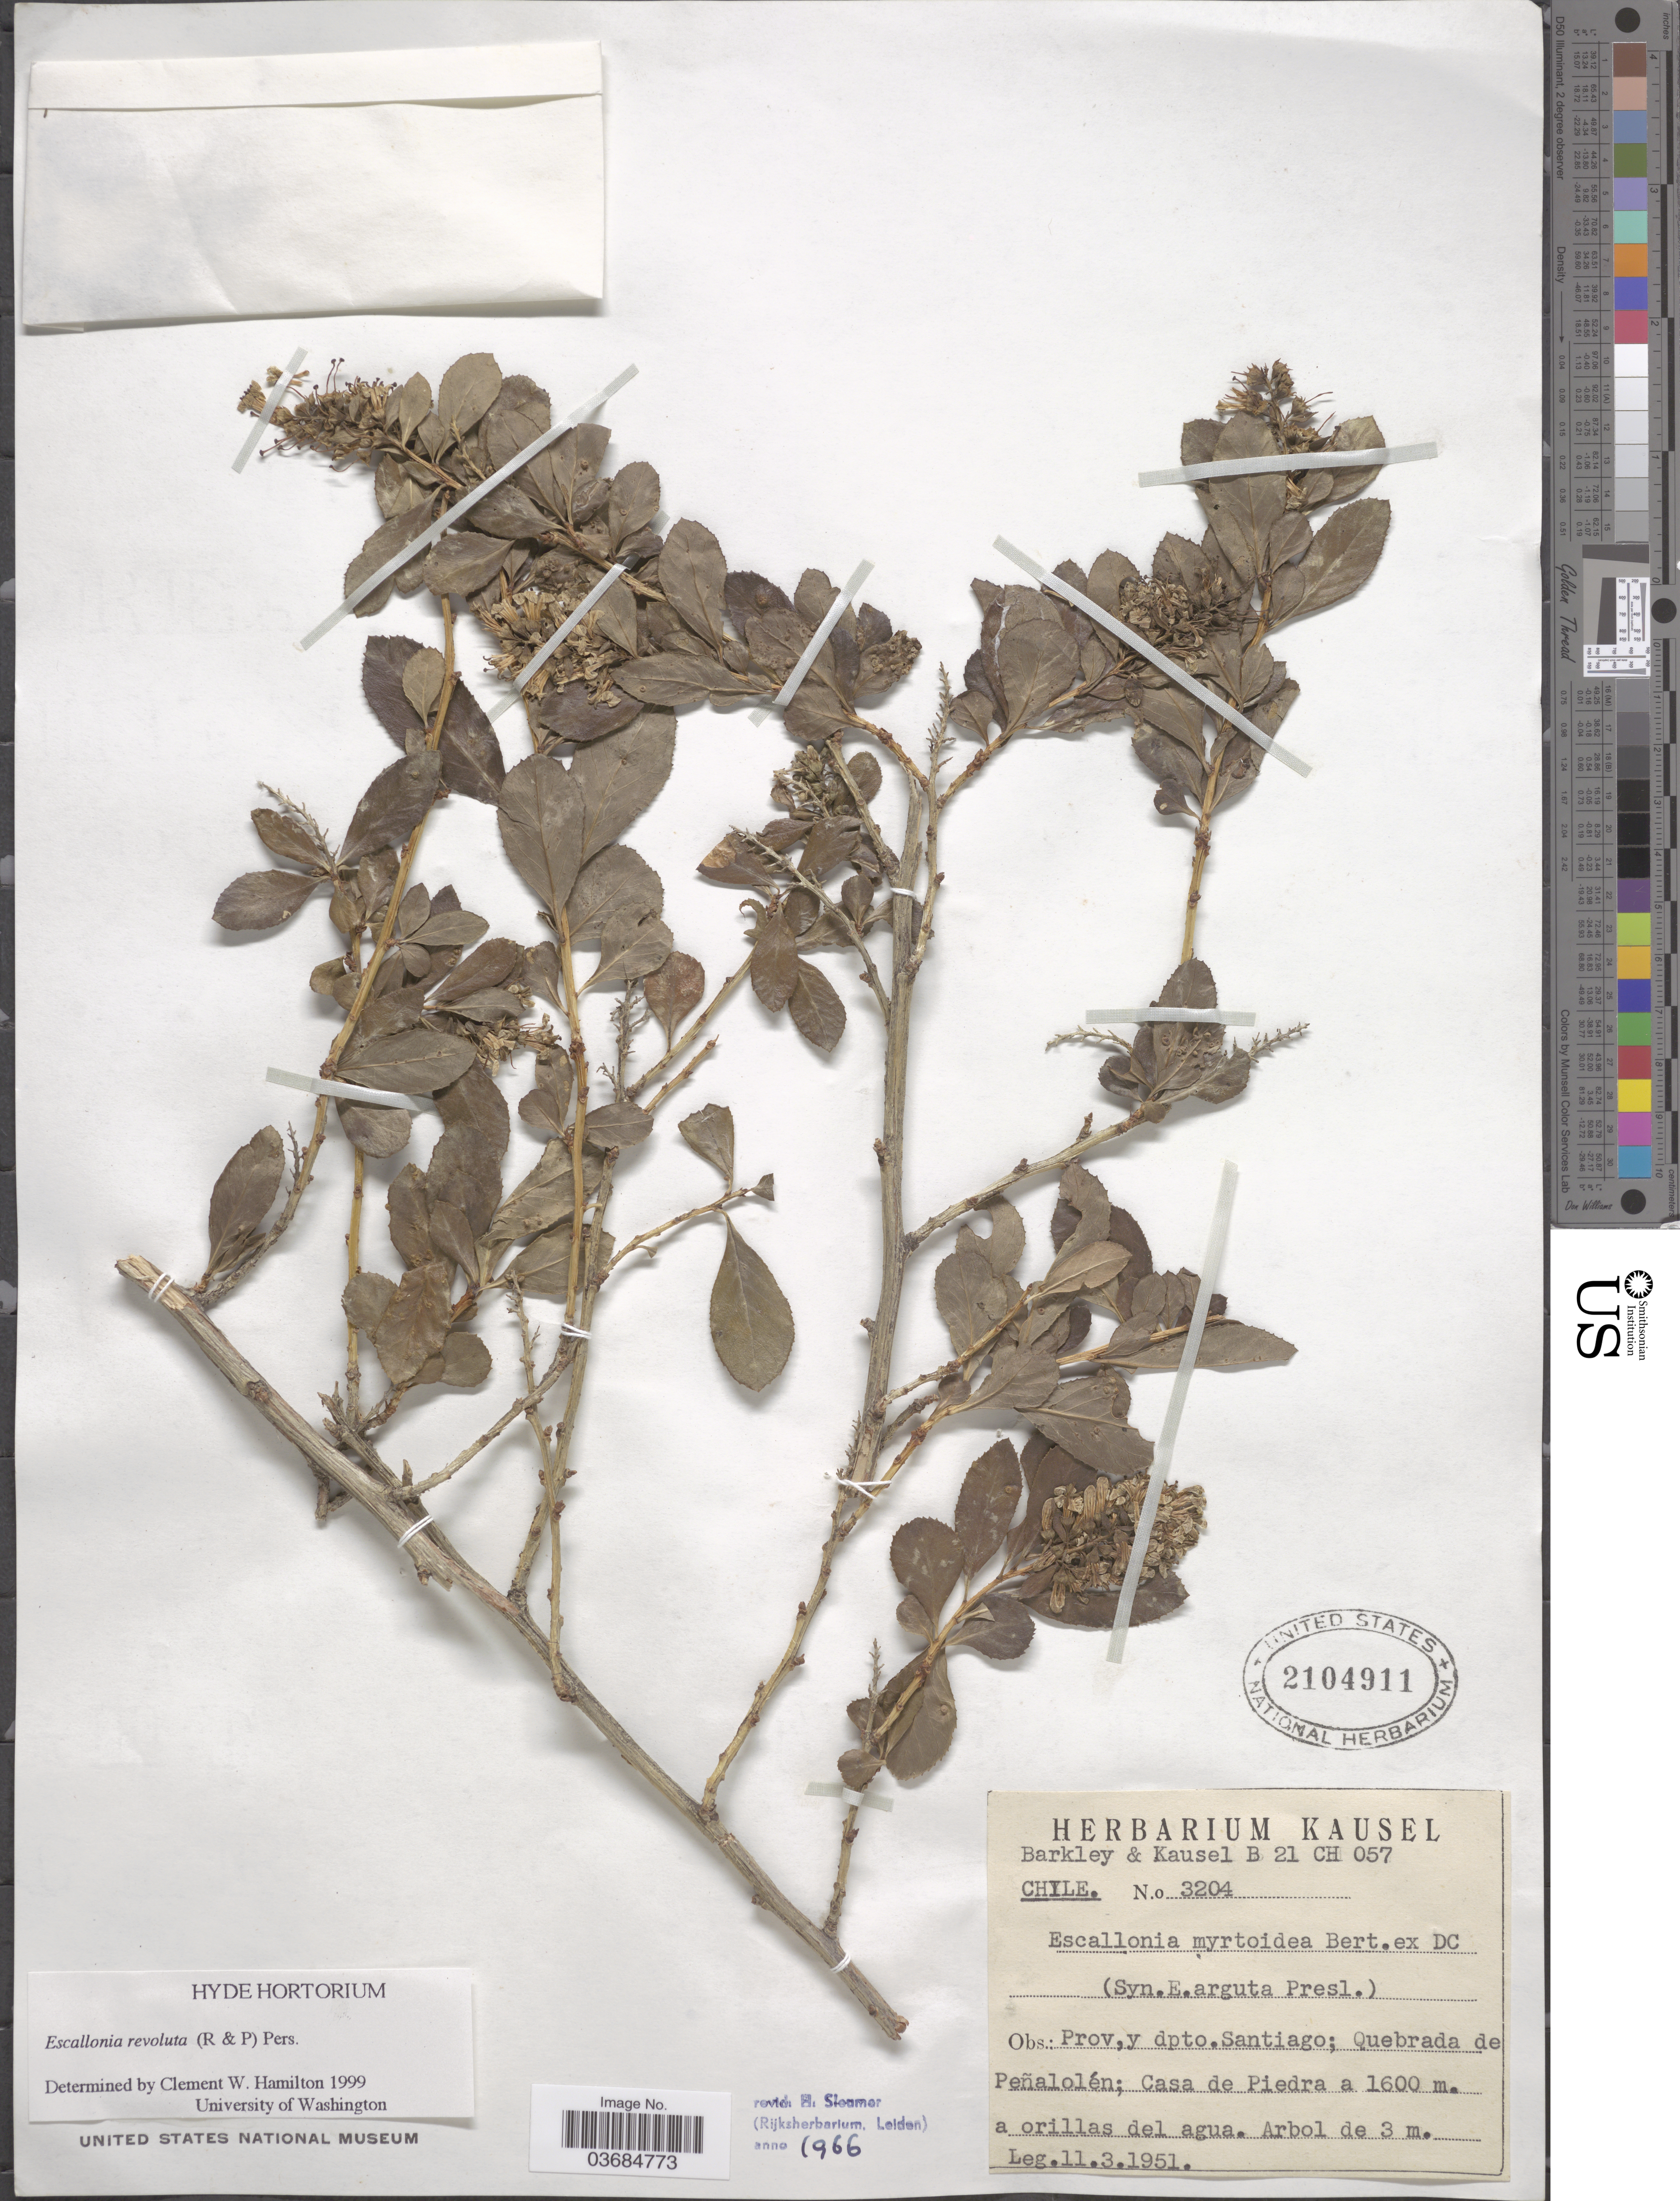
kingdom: Plantae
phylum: Tracheophyta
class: Magnoliopsida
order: Escalloniales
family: Escalloniaceae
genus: Escallonia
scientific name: Escallonia revoluta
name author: (Ruiz & Pav.) Pers.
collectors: -- Barkley & -. Kausel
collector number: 3204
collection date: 1951-03-11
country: Chile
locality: Prov,y dpto.Santiago; Quebrada de Peñalolén; Casa de Piedra a orillas del agua.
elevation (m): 1600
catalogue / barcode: US 2104911